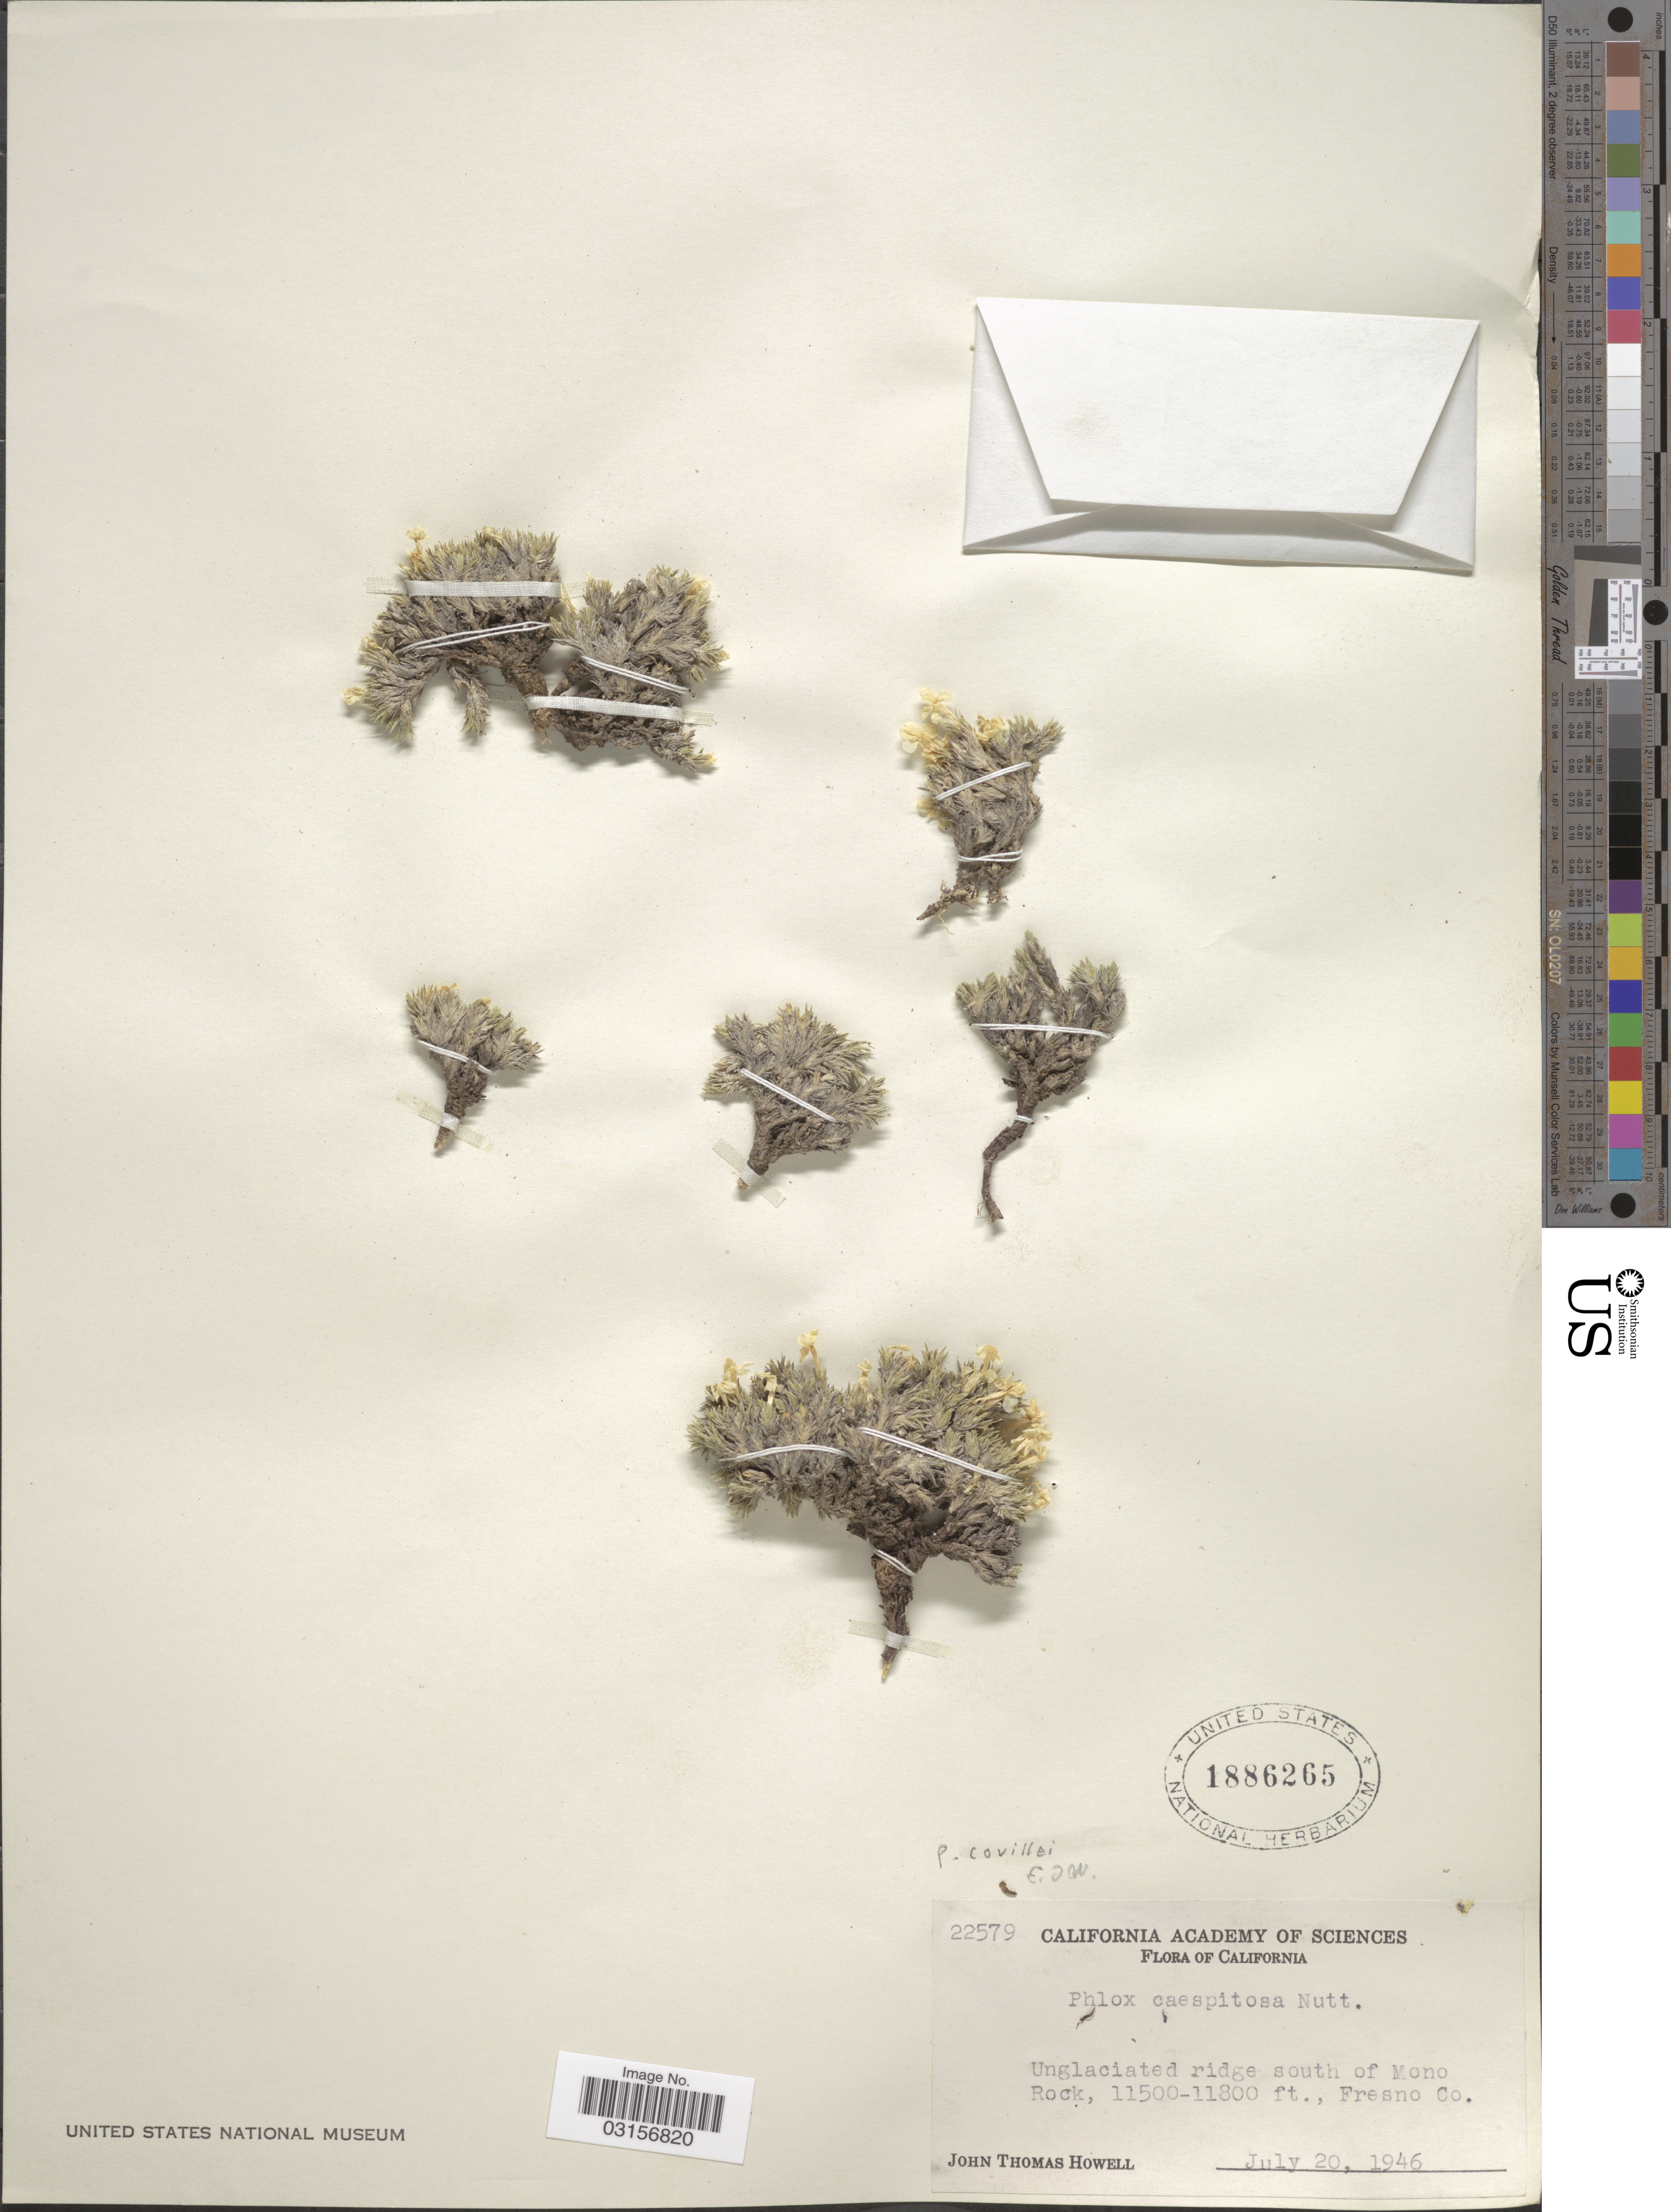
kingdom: Plantae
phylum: Tracheophyta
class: Magnoliopsida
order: Ericales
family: Polemoniaceae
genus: Phlox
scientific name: Phlox condensata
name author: (A. Gray) E.E. Nelson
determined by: Mayfield, M. H.; Ferguson, C. J.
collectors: J. T. Howell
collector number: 22579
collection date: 1946-07-20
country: United States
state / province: California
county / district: Fresno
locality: Unglaciated ridge south of Mono Rock, Fresno Co.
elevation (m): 3505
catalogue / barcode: US 1886265